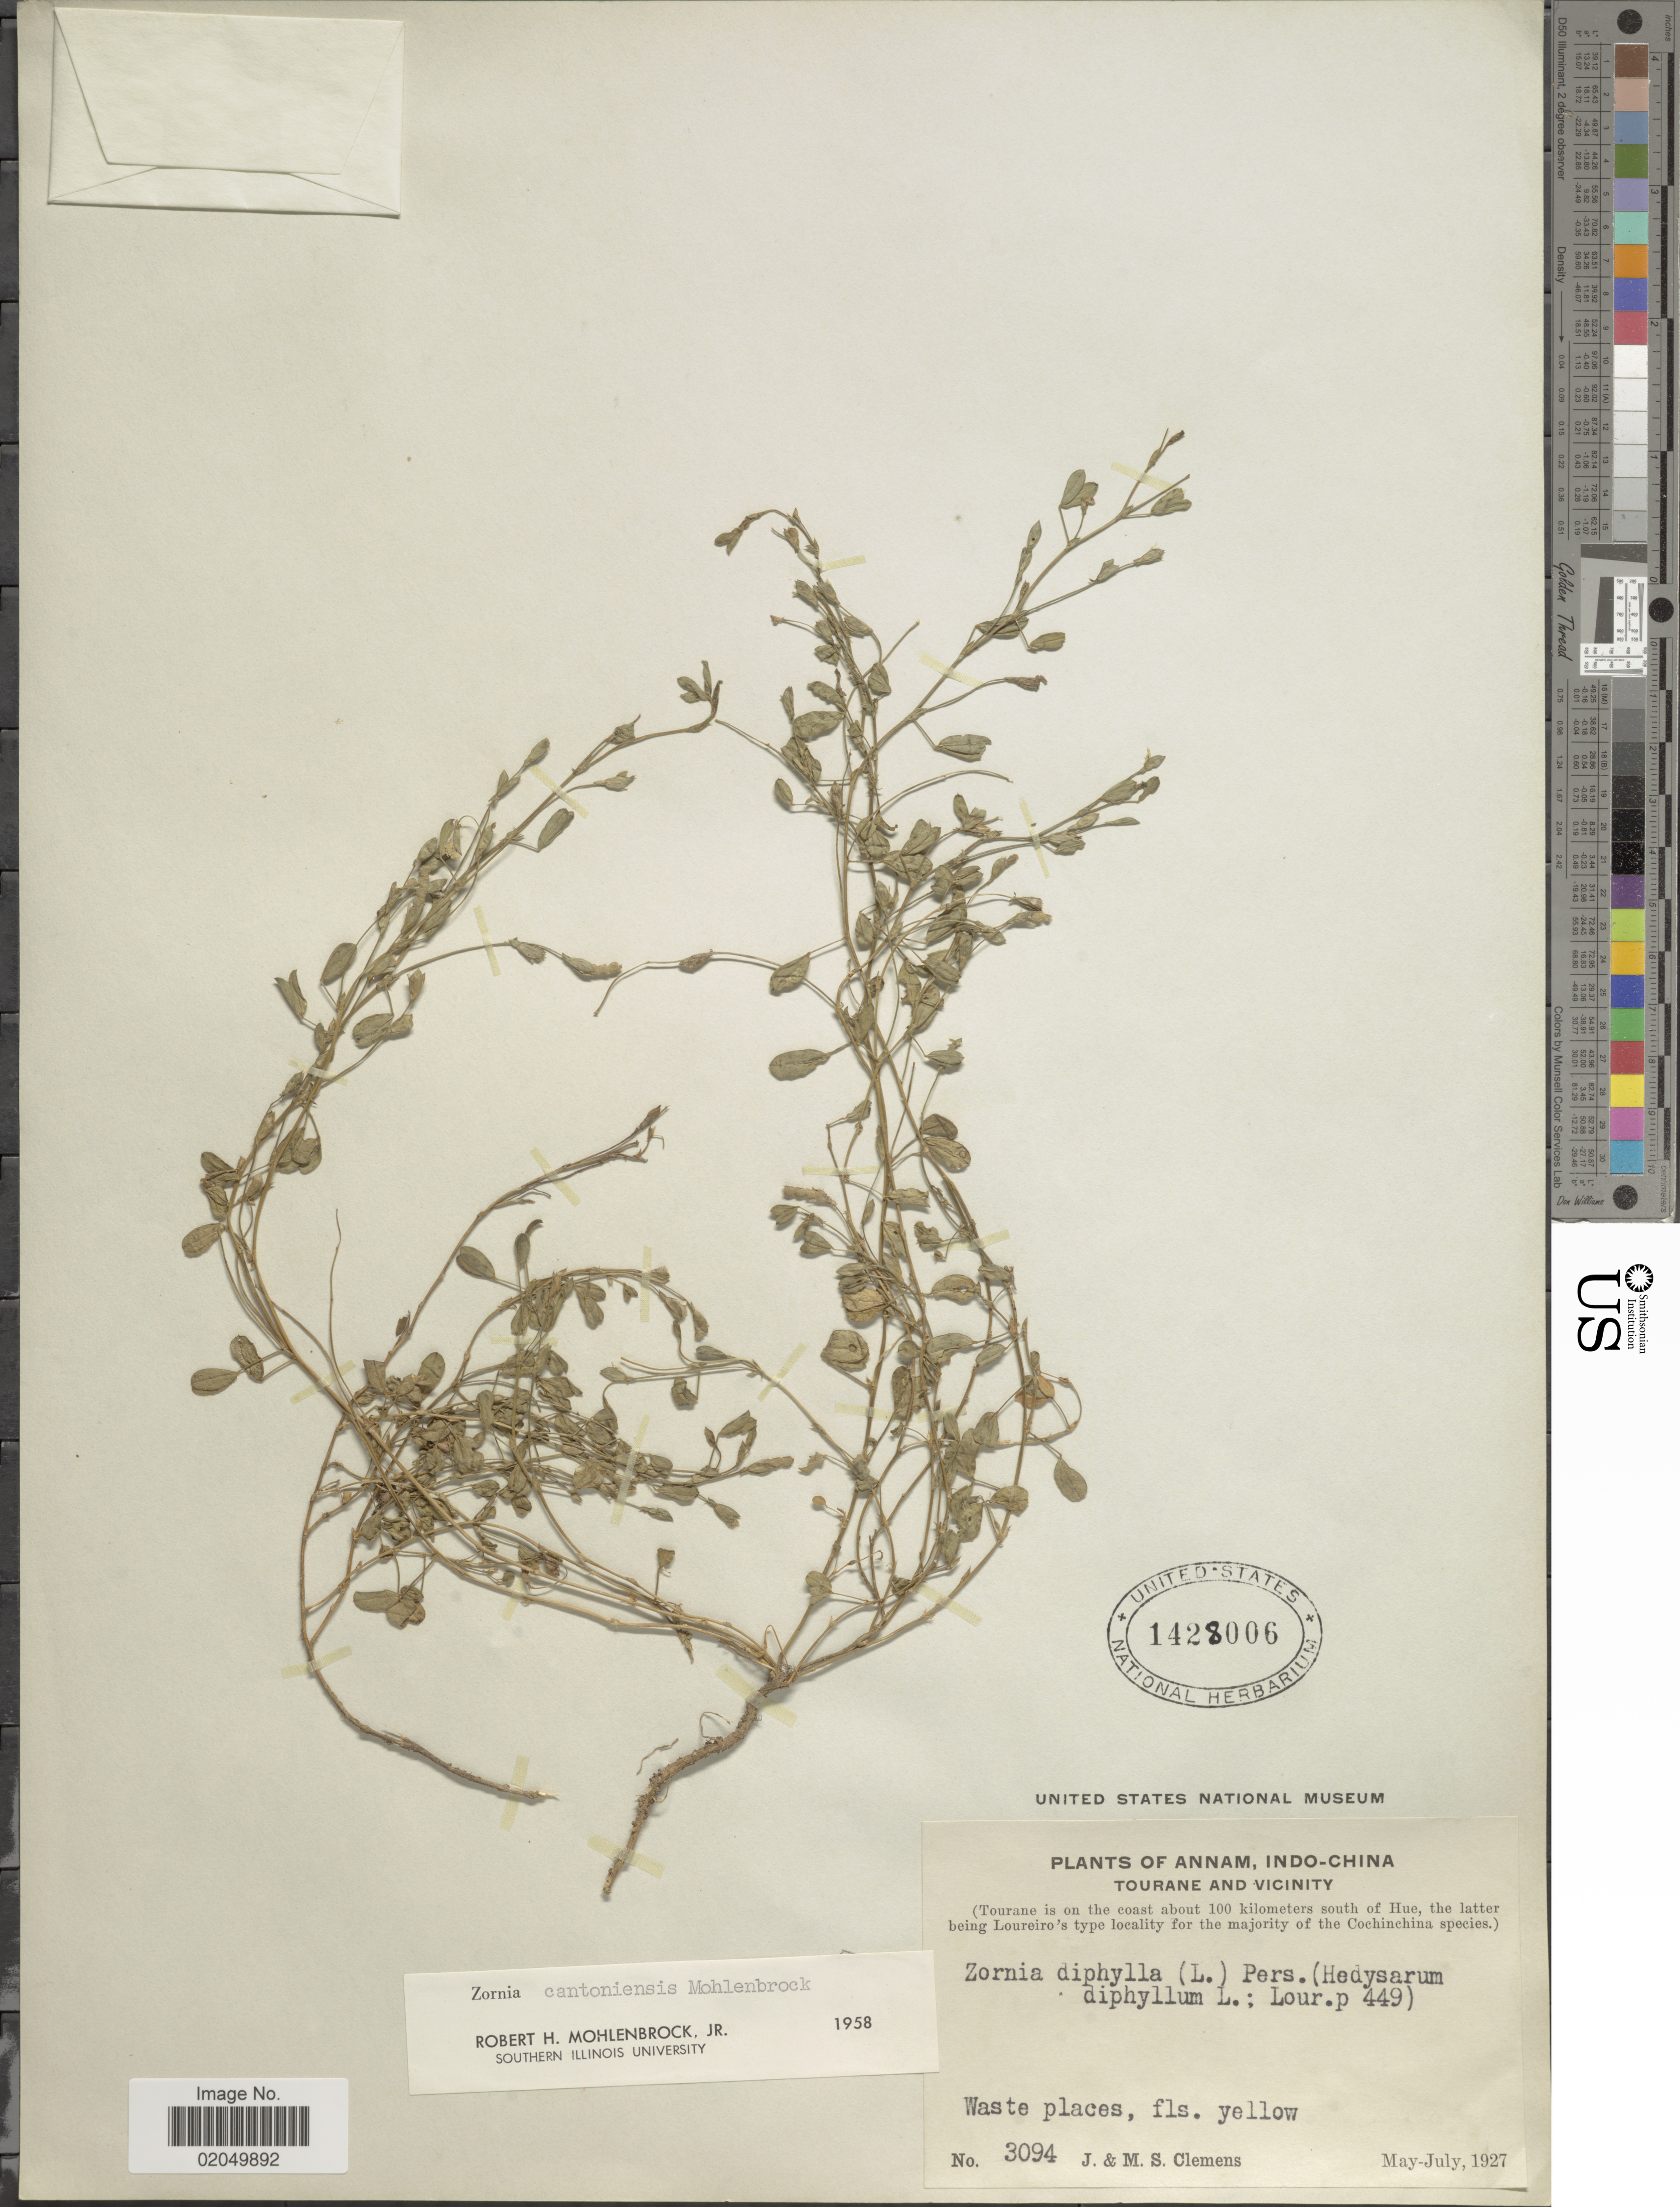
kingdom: Plantae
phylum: Tracheophyta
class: Magnoliopsida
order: Fabales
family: Fabaceae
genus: Zornia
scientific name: Zornia cantoniensis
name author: Mohlenbr.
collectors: J. Clemens & M. S. Clemens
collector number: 3094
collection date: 1927-05/1927-07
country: Vietnam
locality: Annam, Indo-China, Tourane and Vicinity, coast about 100 kilometers south of Hue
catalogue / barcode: US 1428006